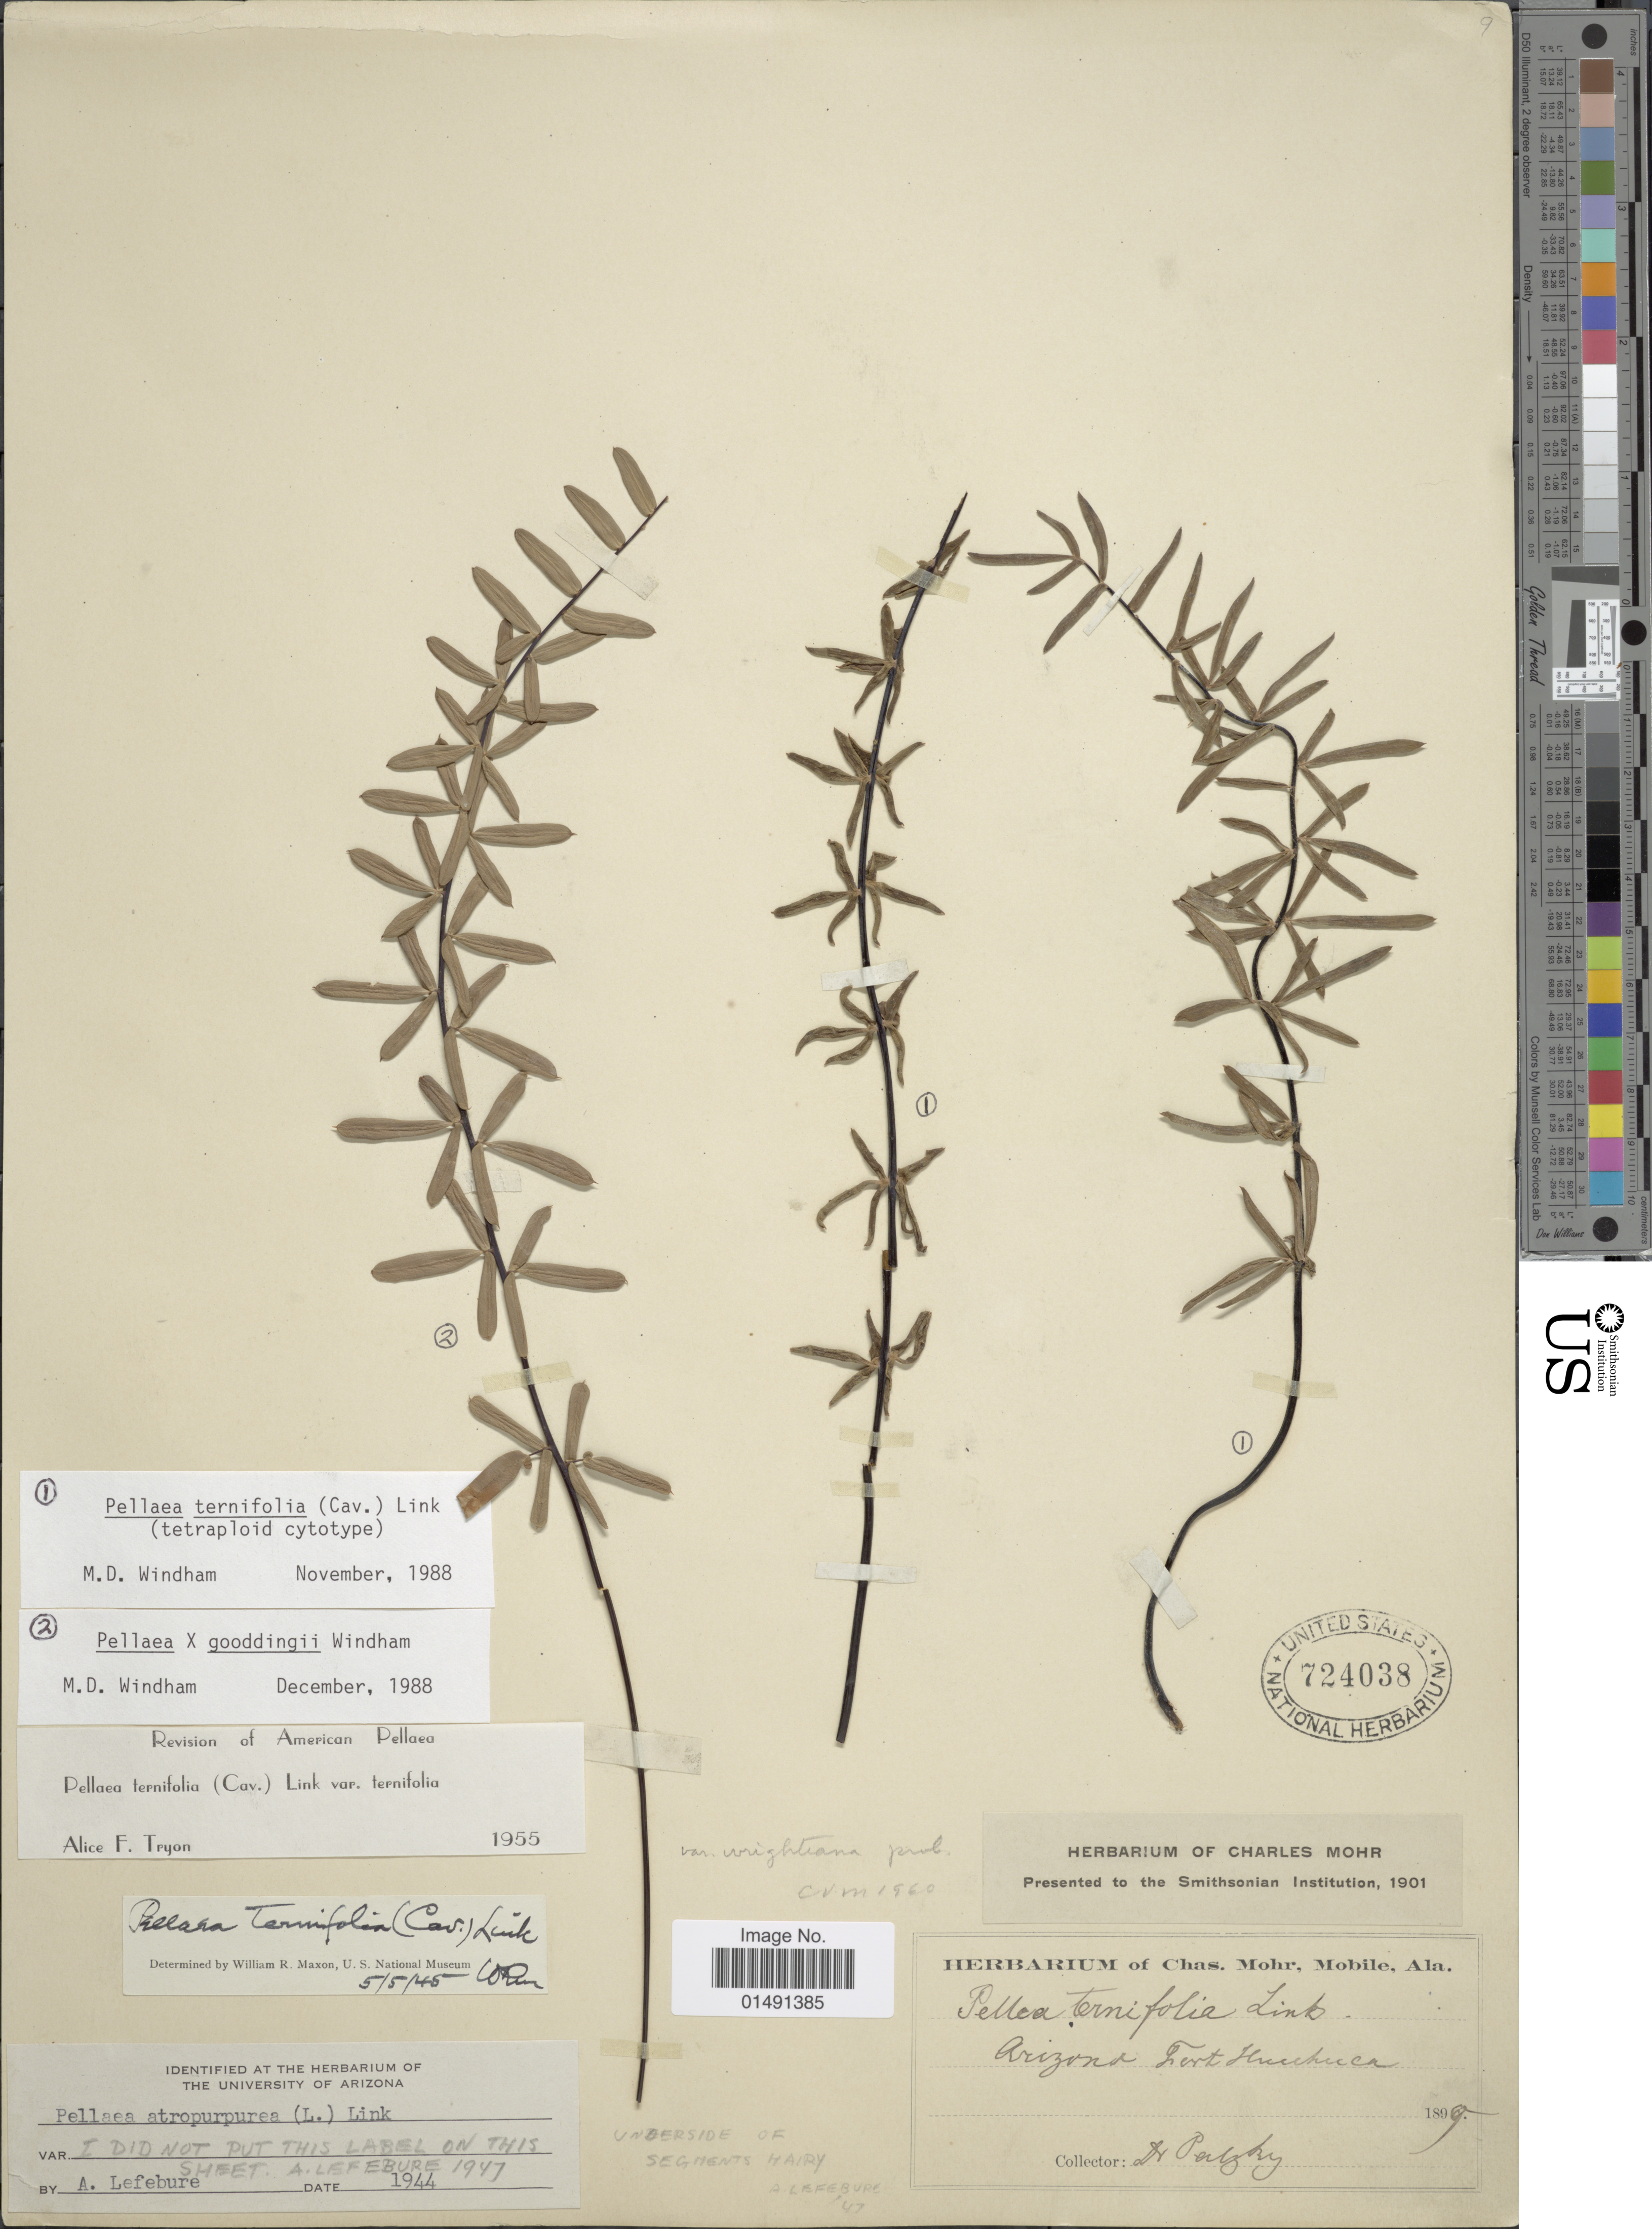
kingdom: Plantae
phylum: Tracheophyta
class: Polypodiopsida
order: Polypodiales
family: Pteridaceae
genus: Pellaea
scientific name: Pellaea x goodingi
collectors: -. Palzky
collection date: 1899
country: United States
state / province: Arizona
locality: Fort Huachuca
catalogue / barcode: US 724038